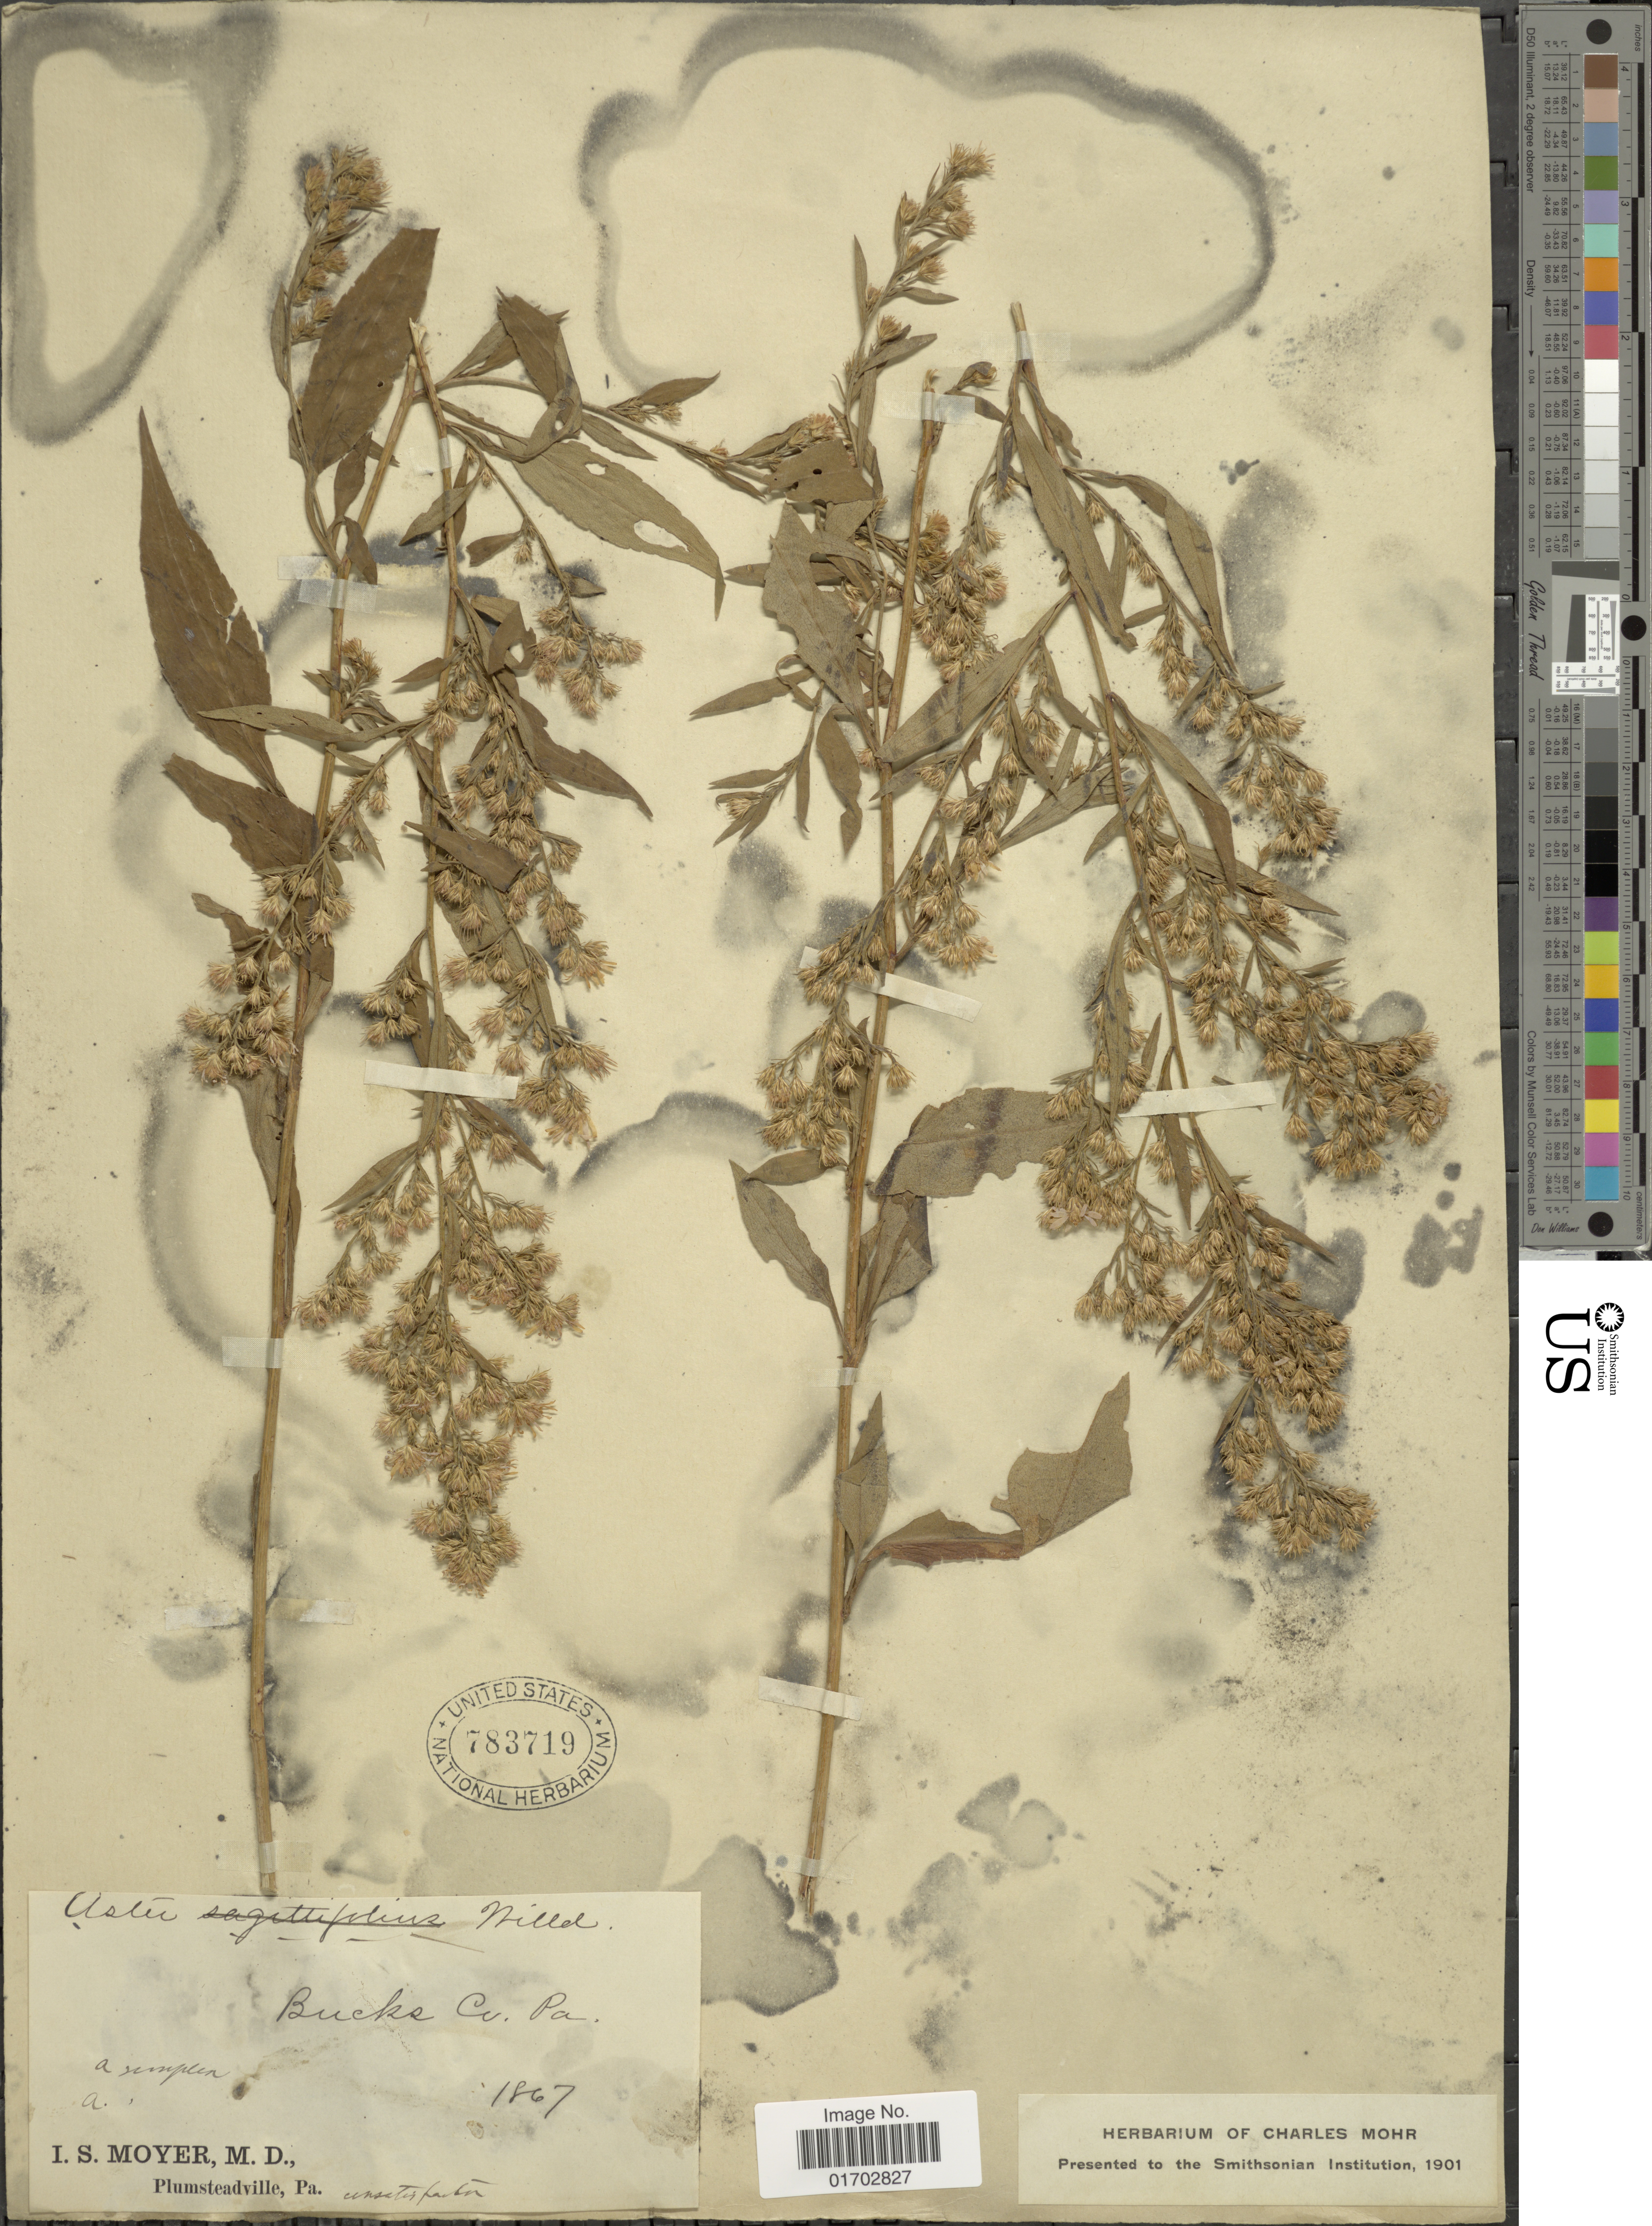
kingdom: Plantae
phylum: Tracheophyta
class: Magnoliopsida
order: Asterales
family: Asteraceae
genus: Symphyotrichum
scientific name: Symphyotrichum sagittifolium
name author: (Wedem. ex Willd.) G.L. Nesom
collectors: I. S. Moyer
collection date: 1867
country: United States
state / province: Pennsylvania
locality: Bucks Co., Plumsteadville.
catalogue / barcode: US 783719